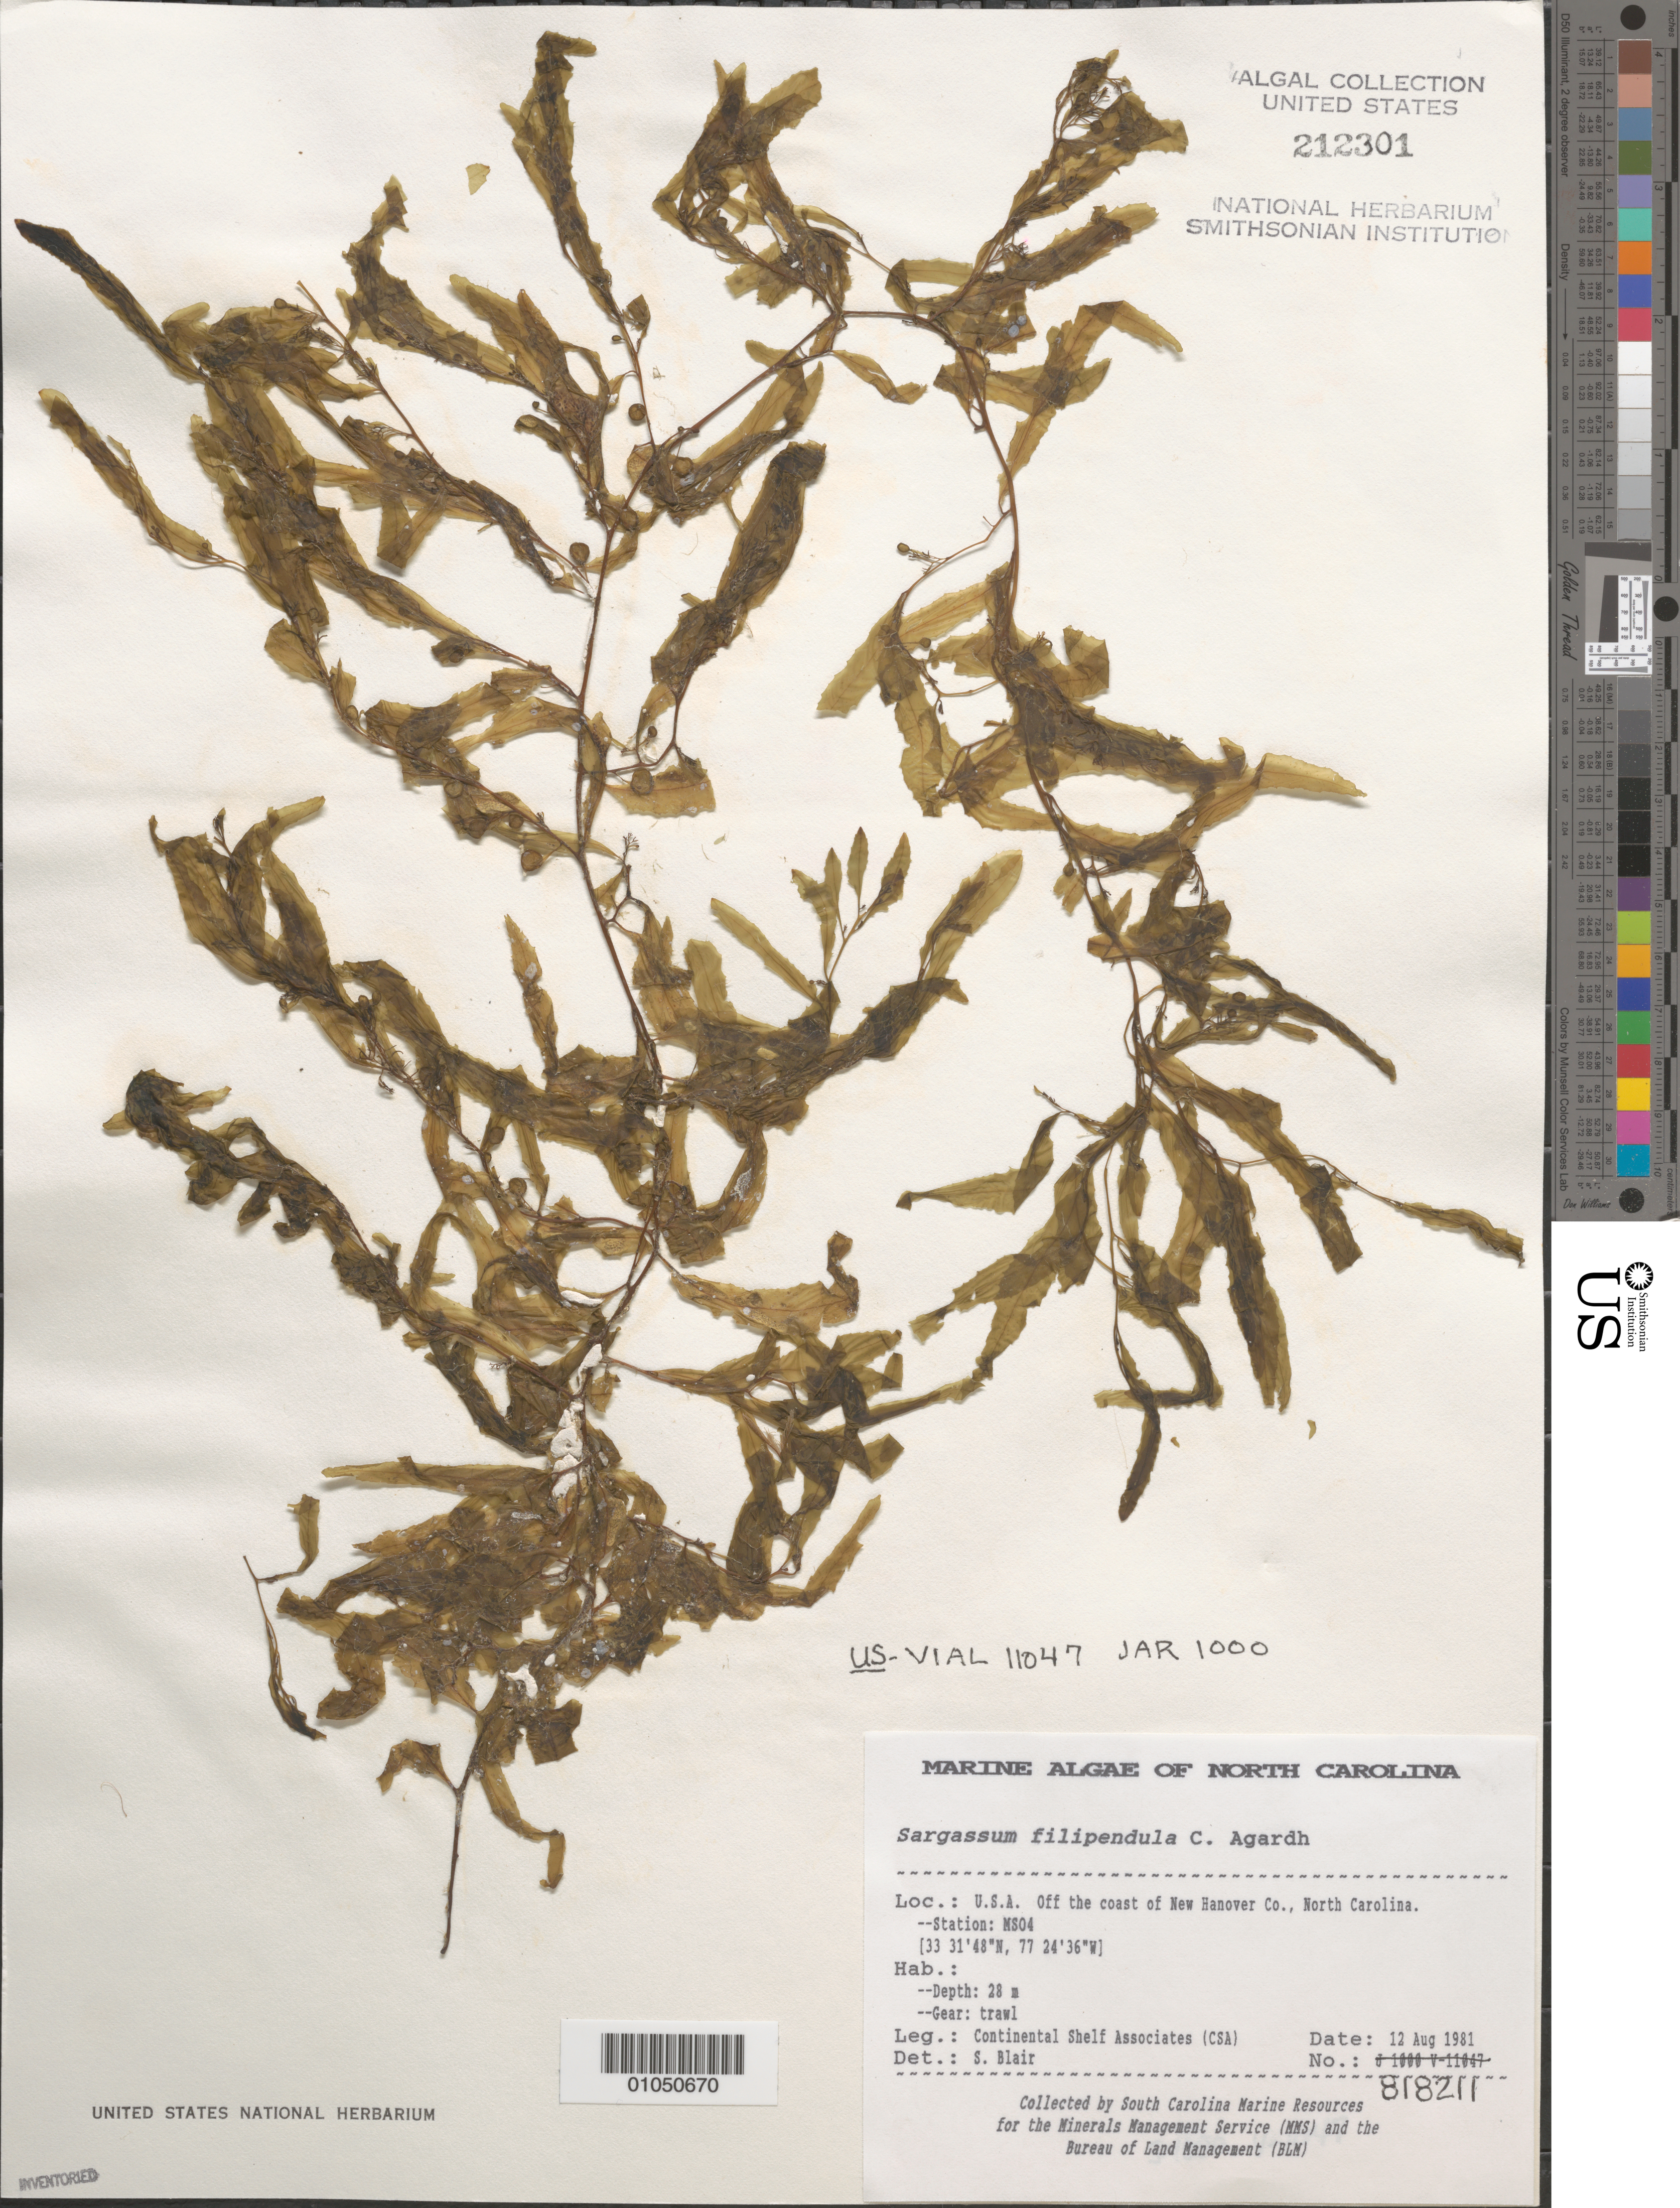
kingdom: Chromista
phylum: Ochrophyta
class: Phaeophyceae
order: Fucales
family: Sargassaceae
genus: Sargassum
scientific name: Sargassum filipendula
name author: C. Agardh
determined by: Blair, S. M.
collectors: Continental Shelf Associates for the MMS/BLM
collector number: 818211 Station MS04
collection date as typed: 12 Aug 1981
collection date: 1981-08-12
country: United States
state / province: North Carolina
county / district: New Hanover County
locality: Off coast of New Hanover County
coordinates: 33 31'48"N, 77 24'36"W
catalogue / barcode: US 212301